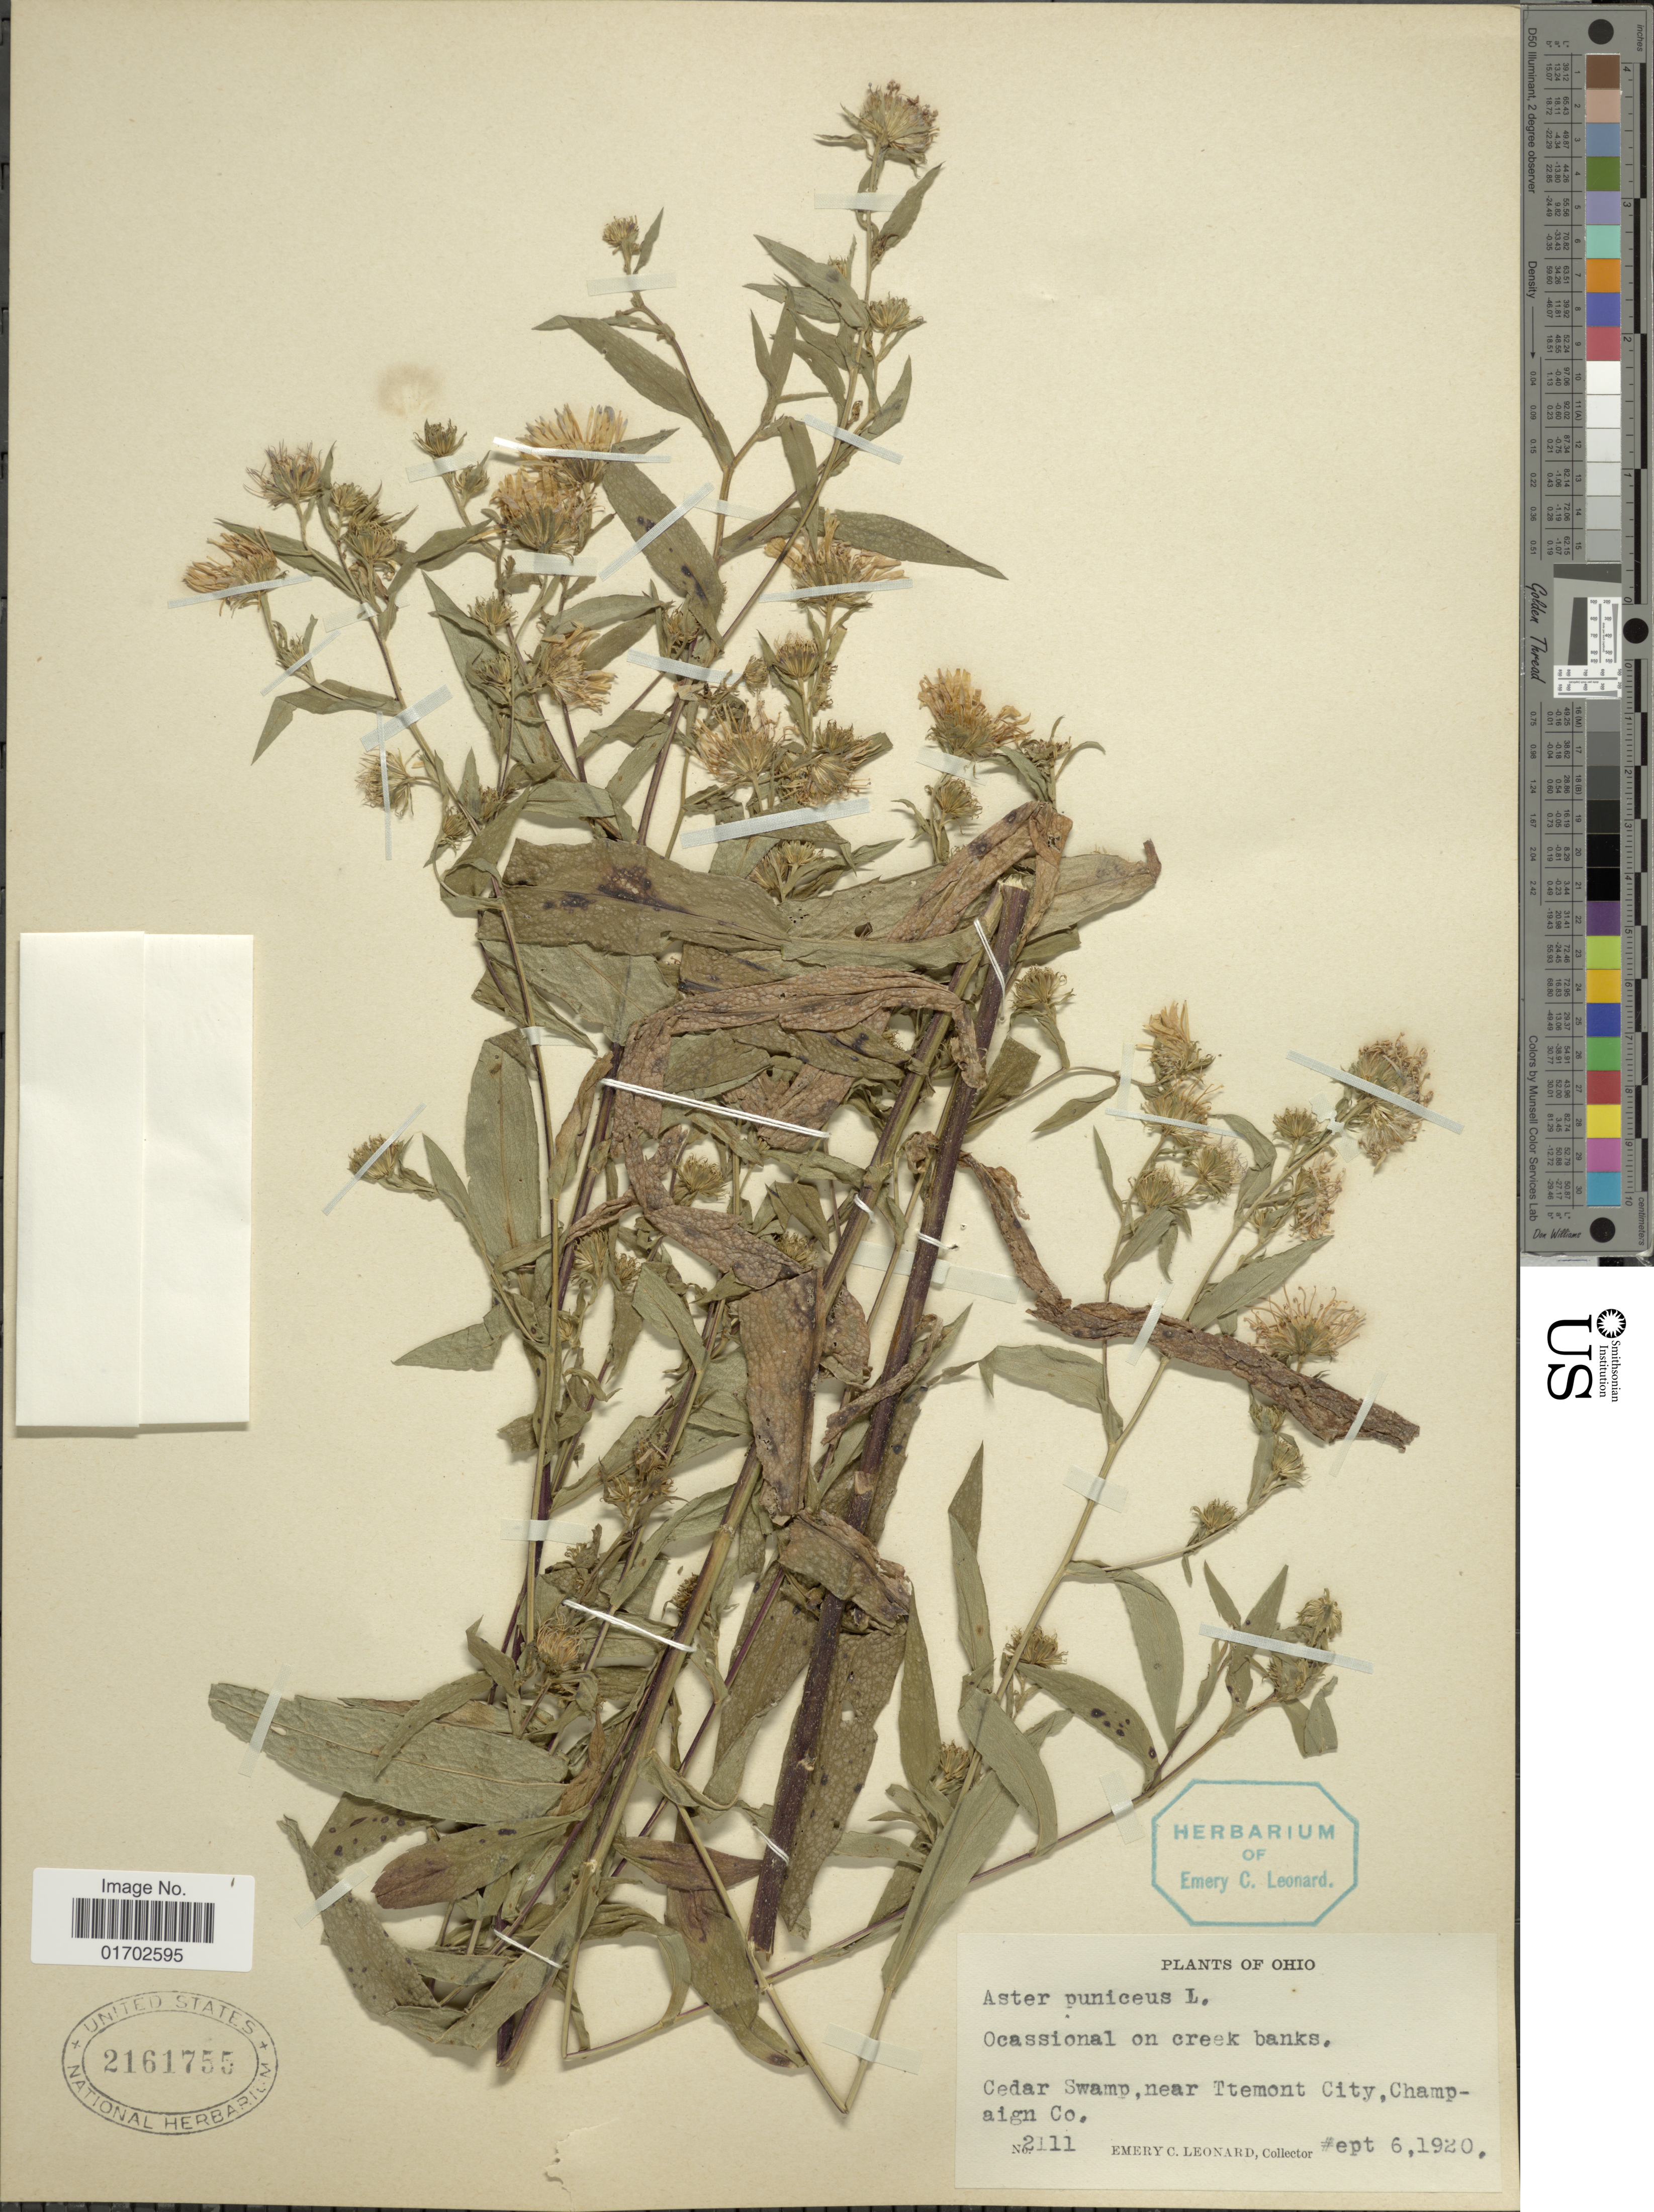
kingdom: Plantae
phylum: Tracheophyta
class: Magnoliopsida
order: Asterales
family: Asteraceae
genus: Symphyotrichum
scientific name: Symphyotrichum puniceum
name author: (L.) Á. Löve & D. Löve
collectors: E. C. Leonard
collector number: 2111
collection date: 1920-09-06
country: United States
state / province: Ohio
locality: Occasional on creek banks, cedar Swamp, near Ttemont City, Champaign Co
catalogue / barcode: US 2161755